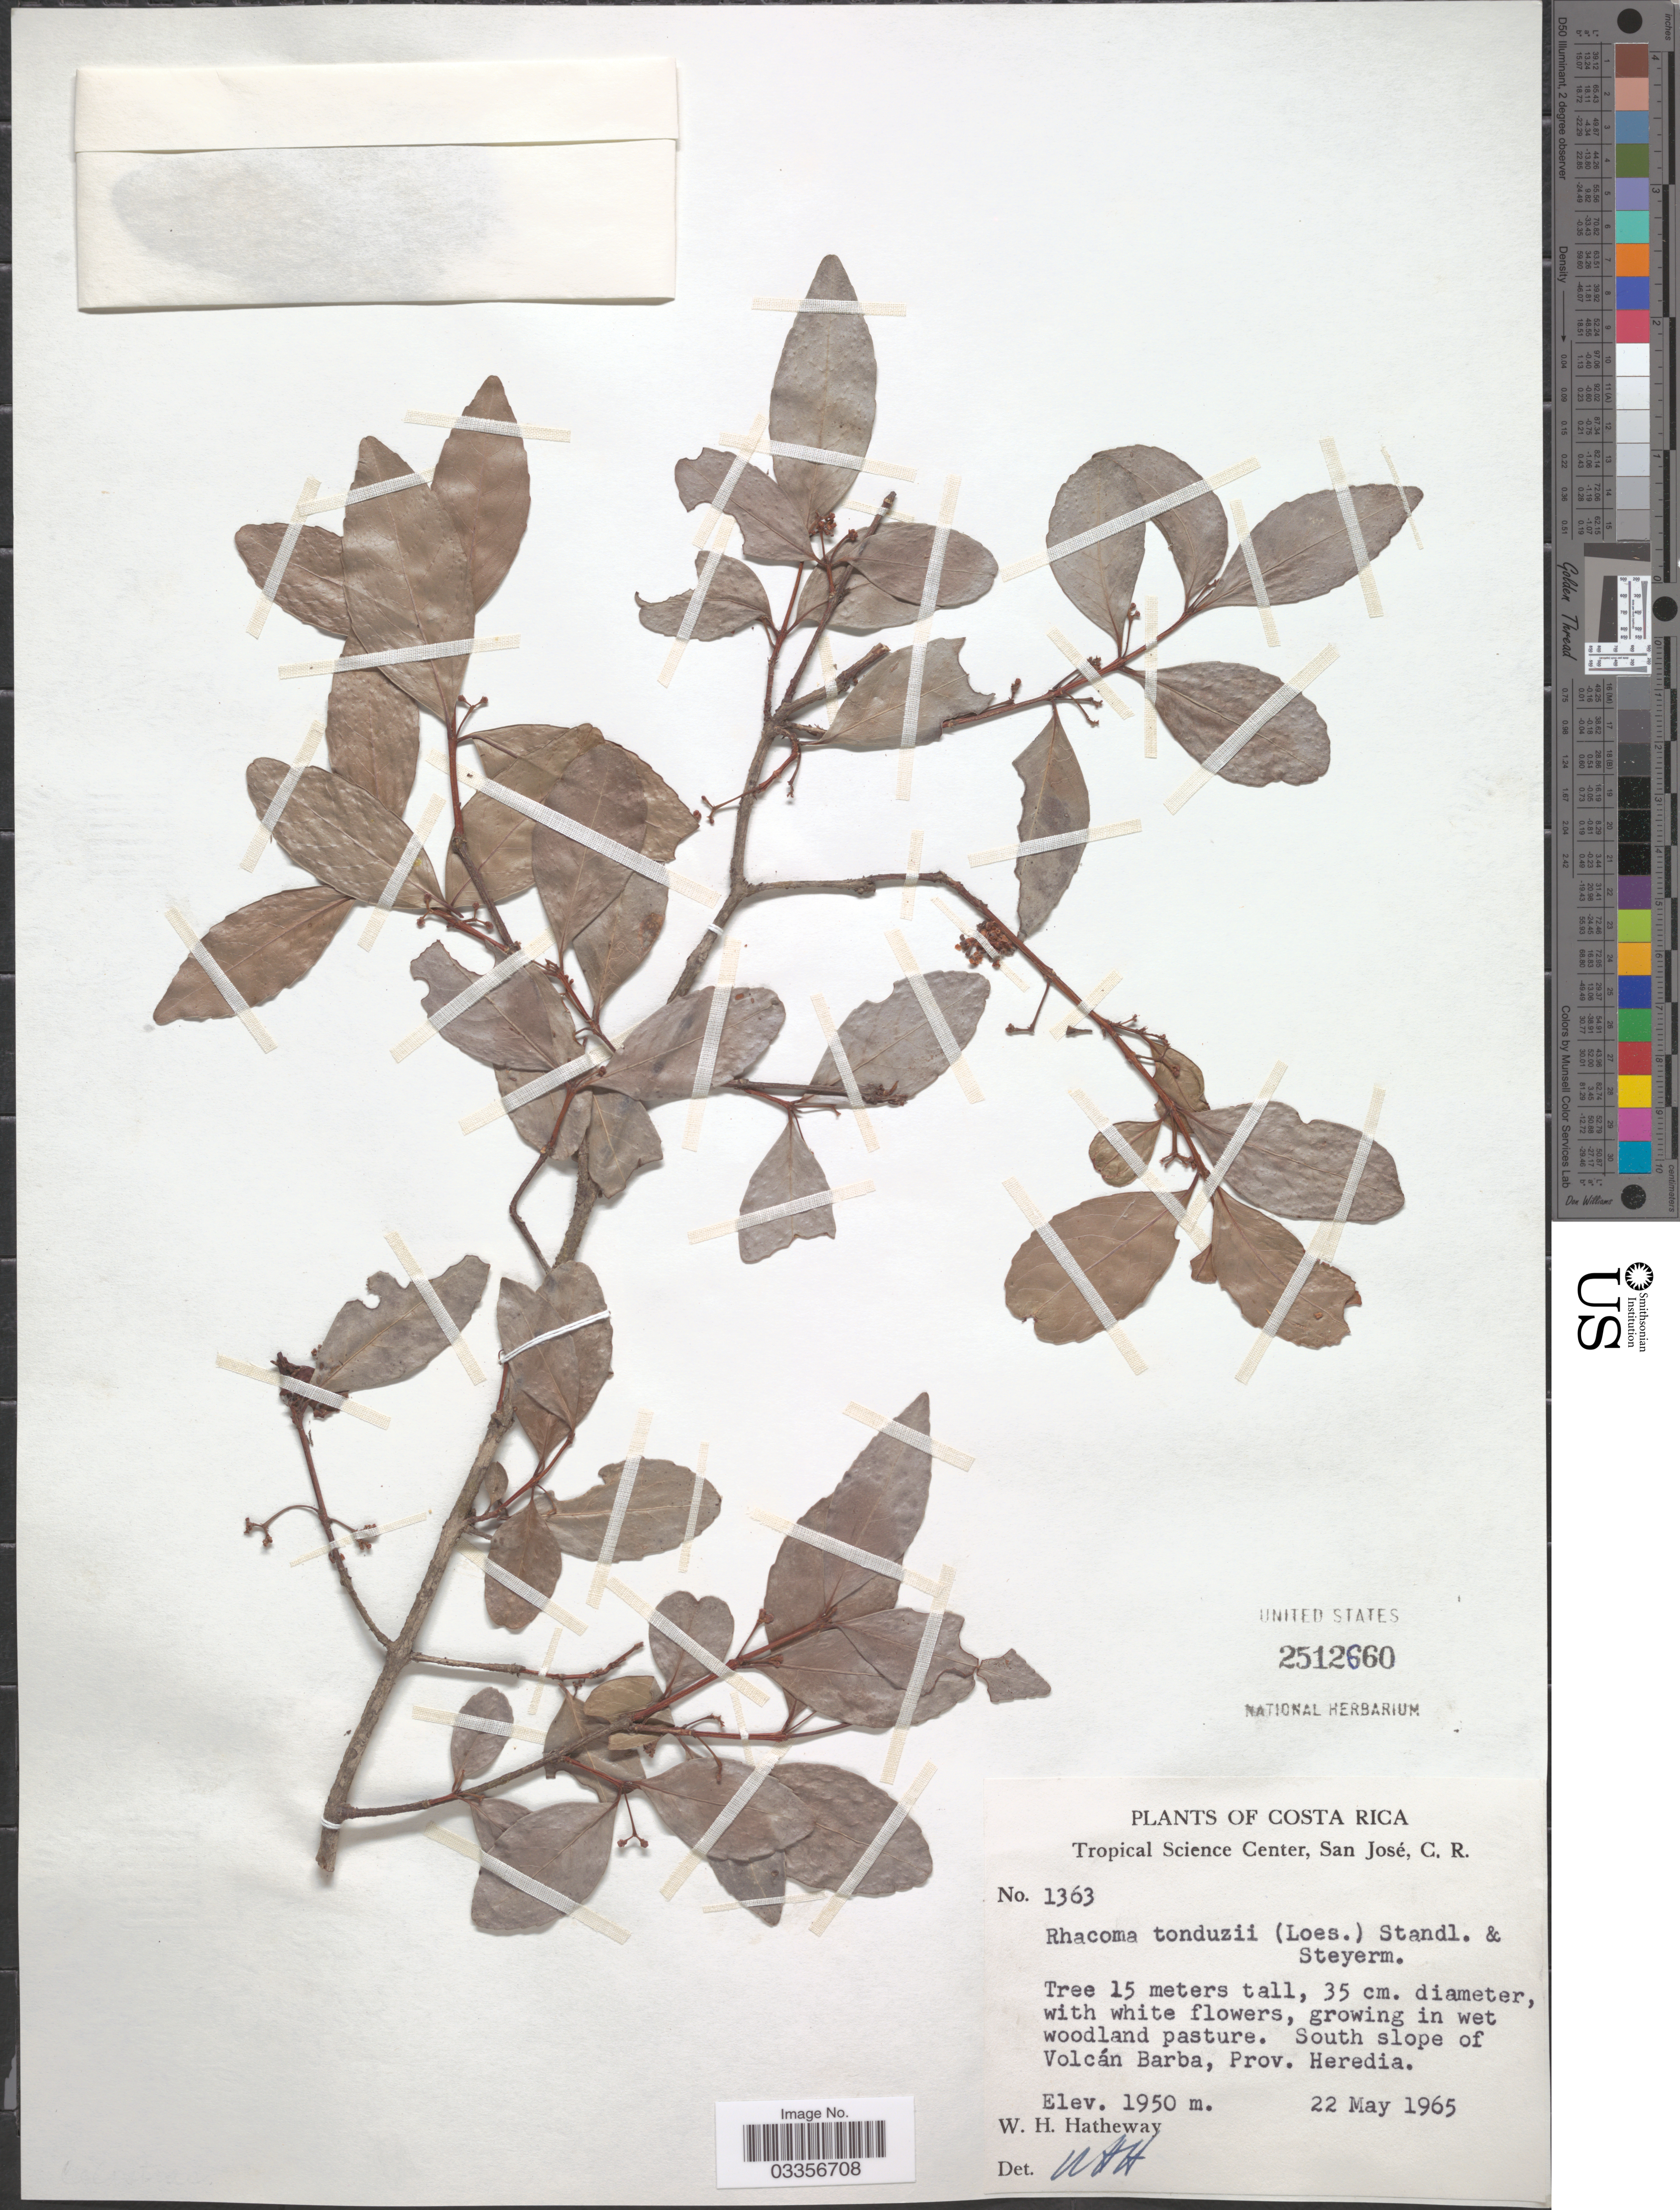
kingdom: Plantae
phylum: Tracheophyta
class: Magnoliopsida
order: Celastrales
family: Celastraceae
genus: Crossopetalum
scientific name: Crossopetalum tonduzii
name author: (Loes.) Lundell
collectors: W. H. Hatheway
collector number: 1363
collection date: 1965-05-22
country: Costa Rica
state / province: Heredia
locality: South slope of Volcán Barba.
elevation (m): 1950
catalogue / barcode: US 2512660